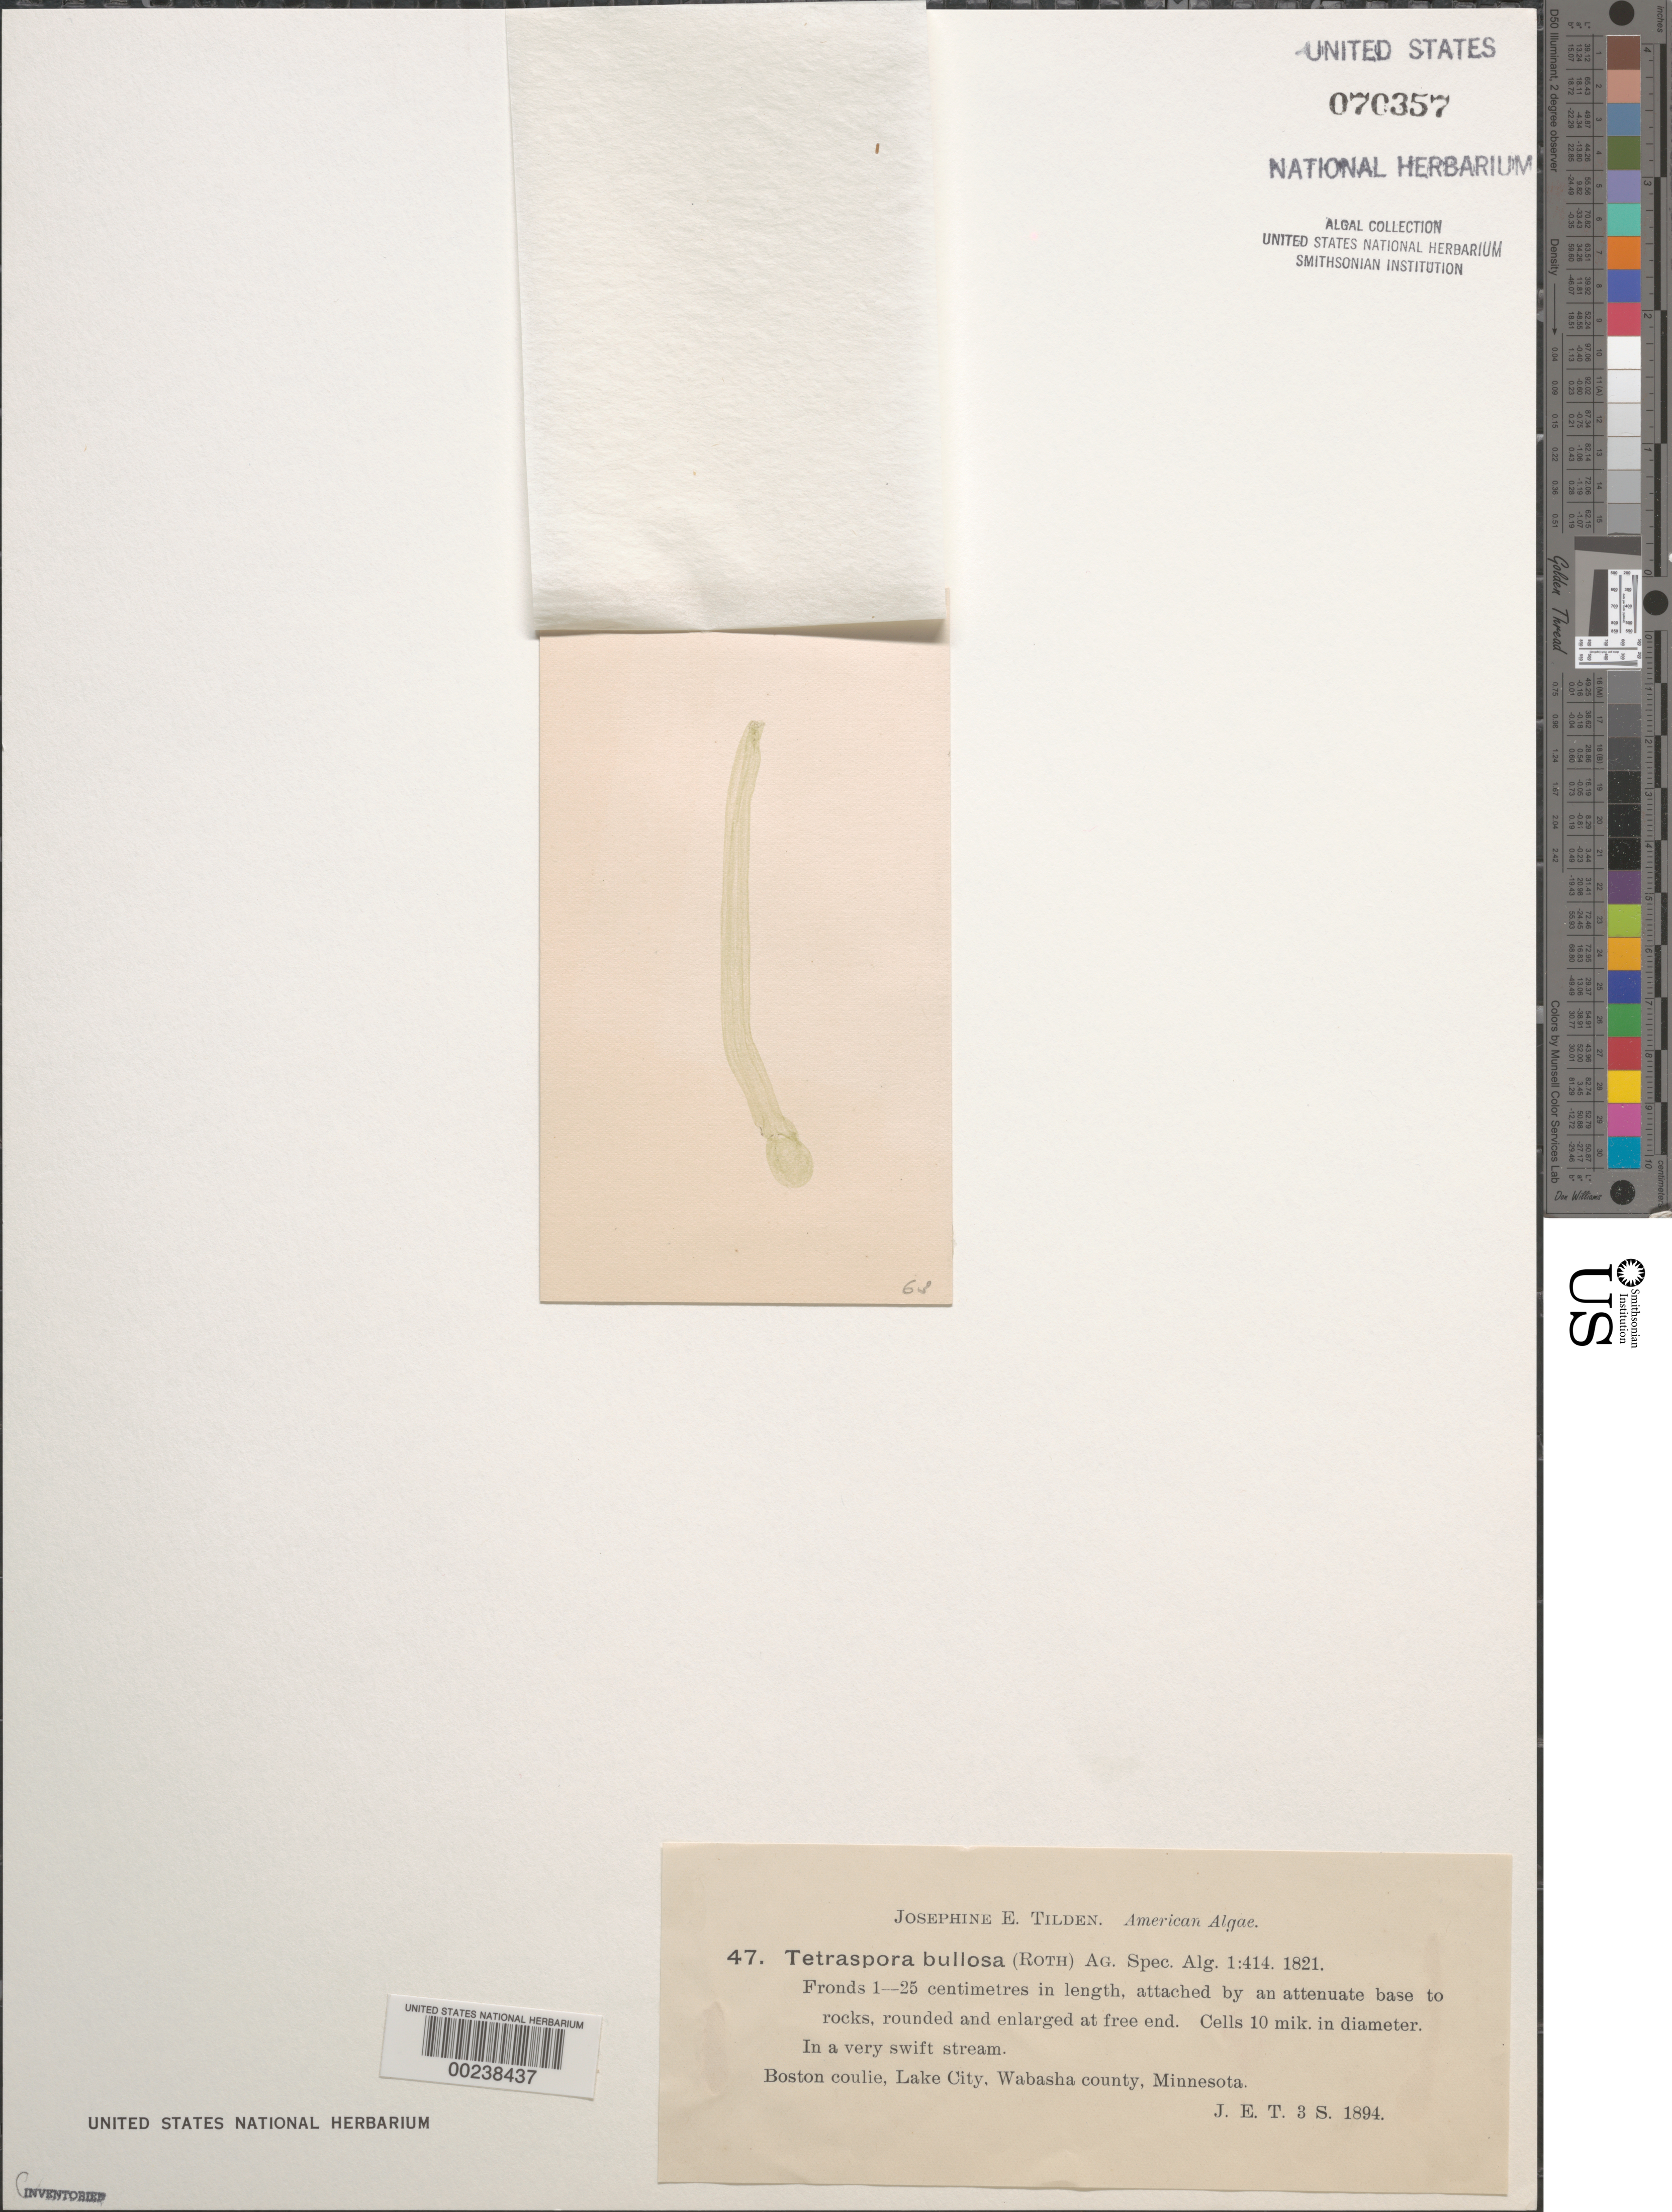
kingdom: Plantae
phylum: Chlorophyta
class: Ulvophyceae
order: Ulvales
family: Monostromataceae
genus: Monostroma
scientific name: Monostroma bullosum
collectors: J. E. Tilden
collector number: JET 47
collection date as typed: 03 Sep 1894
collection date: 1894-09-03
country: United States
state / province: Minnesota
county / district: Wabasha County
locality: Lake City, Boston Coulie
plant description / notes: Tilden, American Algae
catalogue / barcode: US 70357